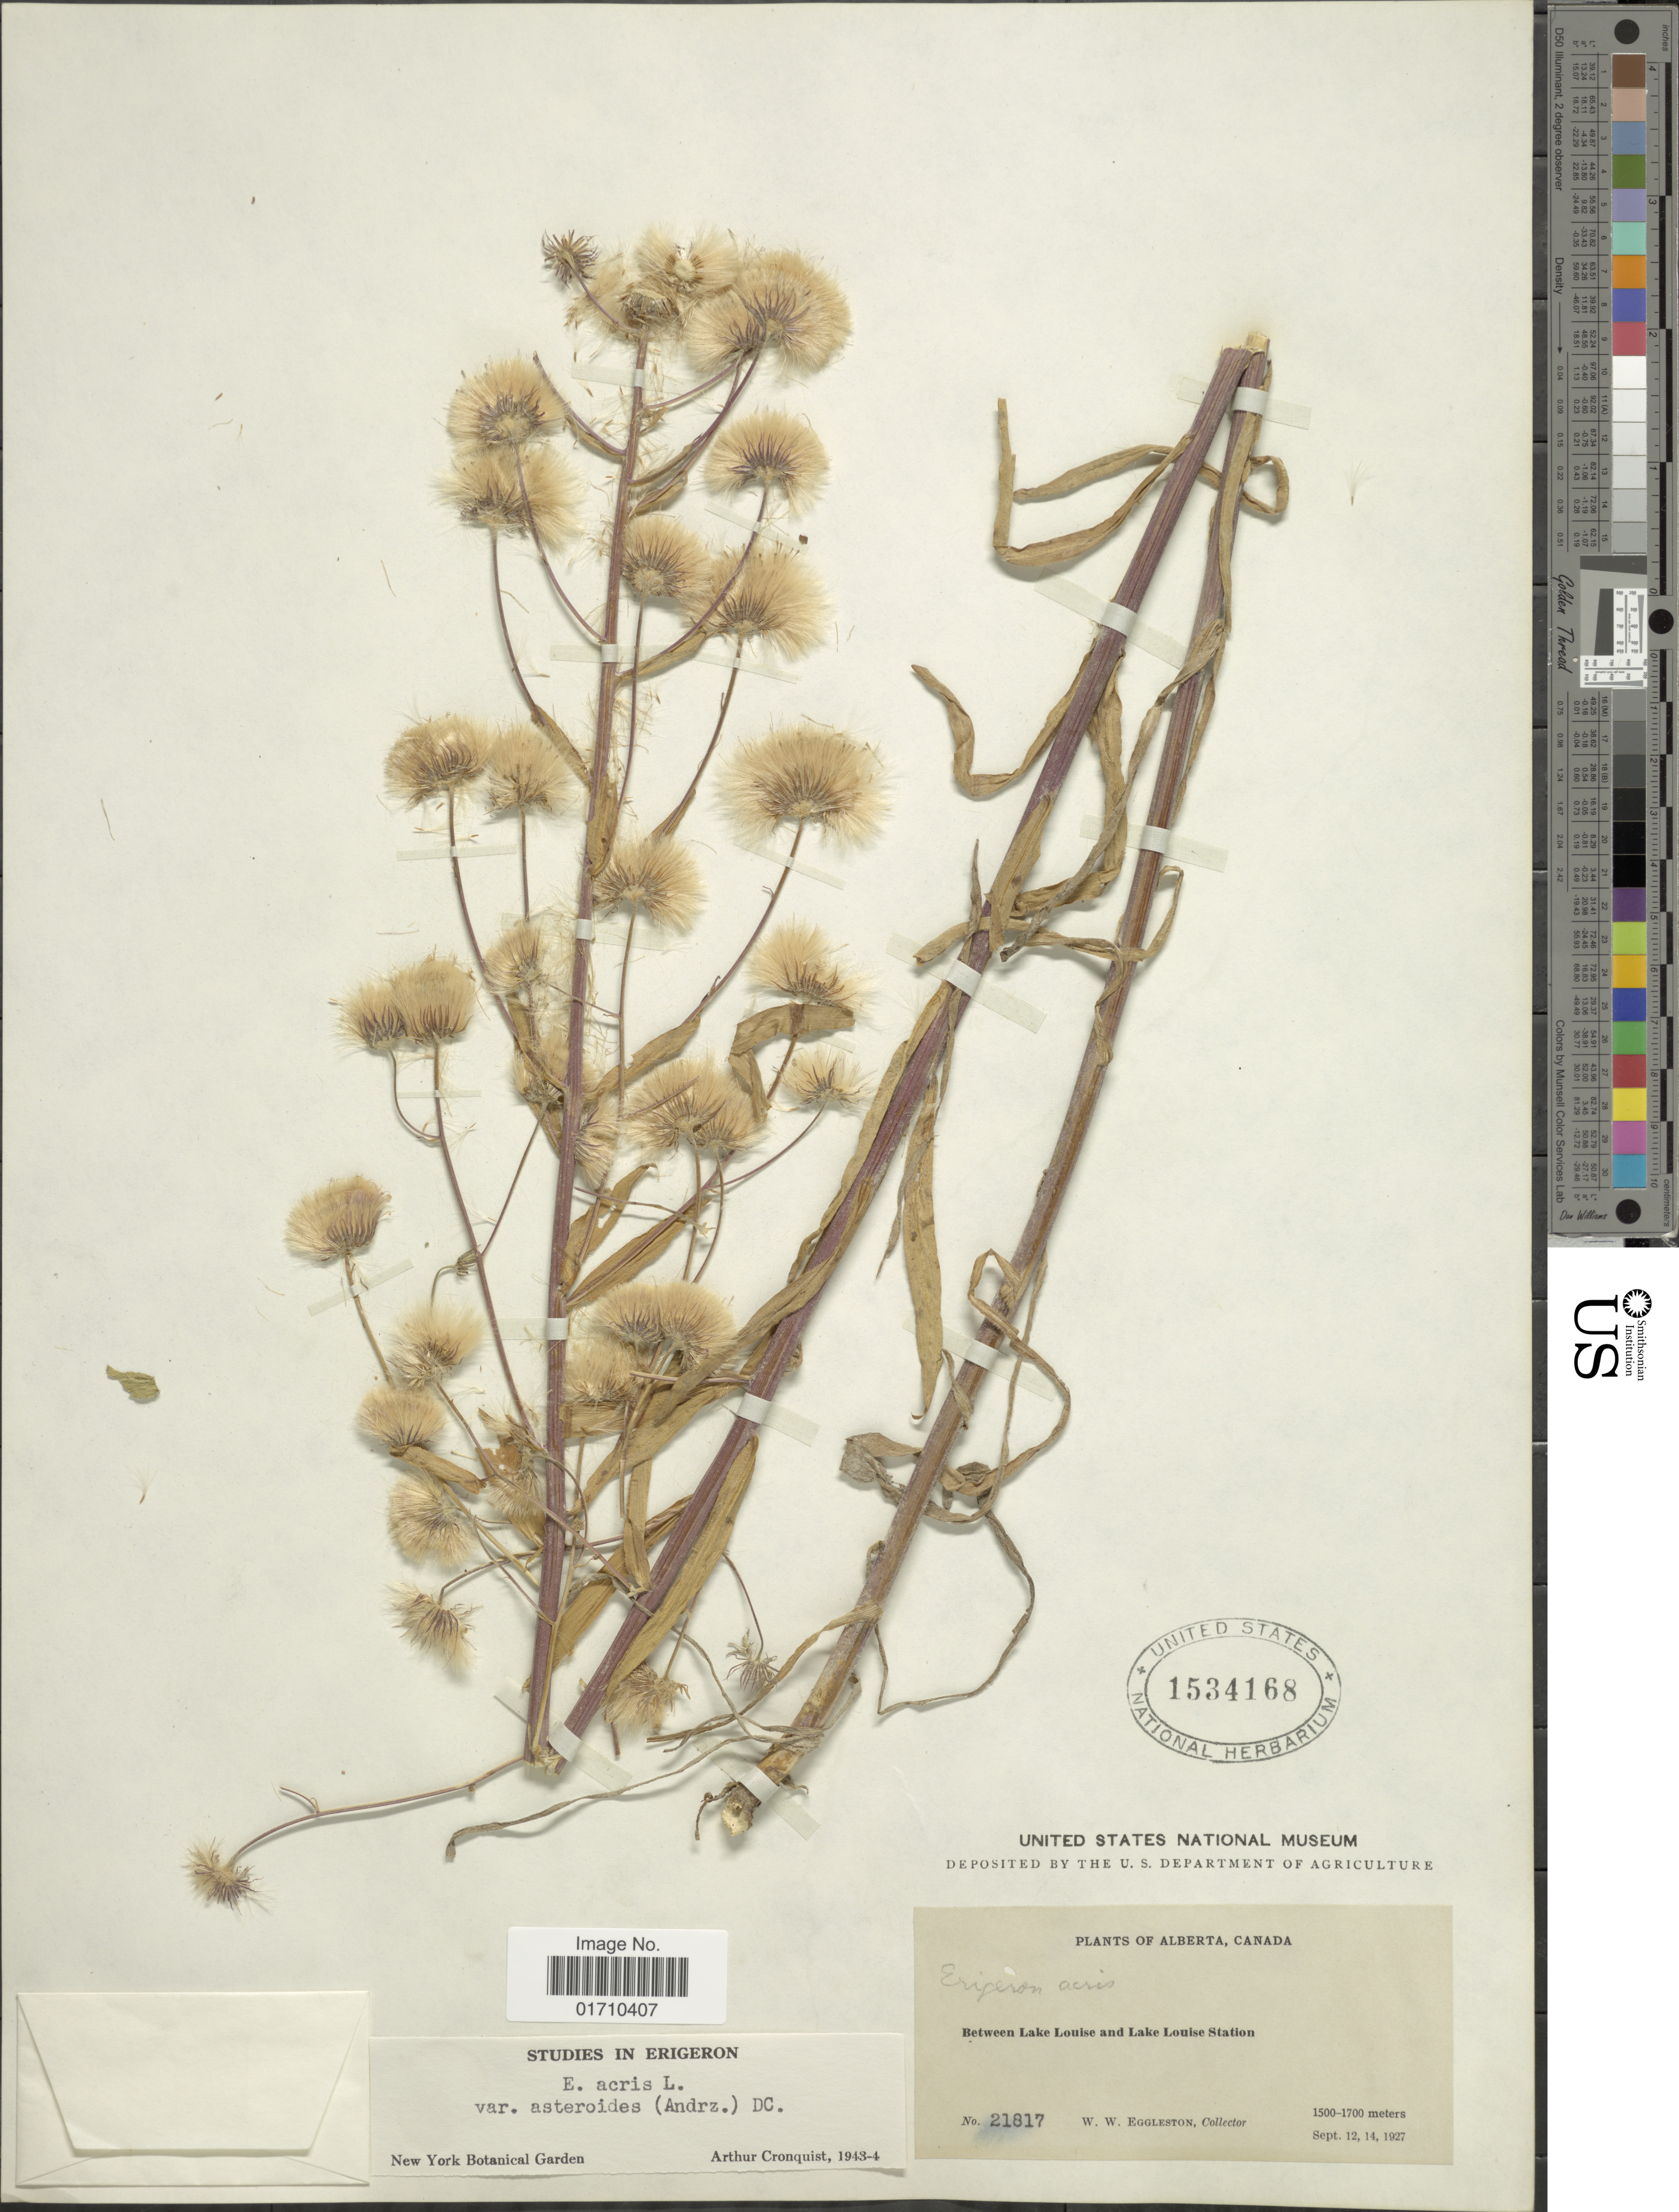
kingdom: Plantae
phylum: Tracheophyta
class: Magnoliopsida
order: Asterales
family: Asteraceae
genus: Erigeron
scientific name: Erigeron acris var. asteroides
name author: (Andrz.) DC.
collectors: W. W. Eggleston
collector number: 21817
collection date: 1927-09-12/1927-09-14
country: Canada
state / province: Alberta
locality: Between Lake Louise and Lake Louise Station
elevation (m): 1500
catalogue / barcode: US 1534168